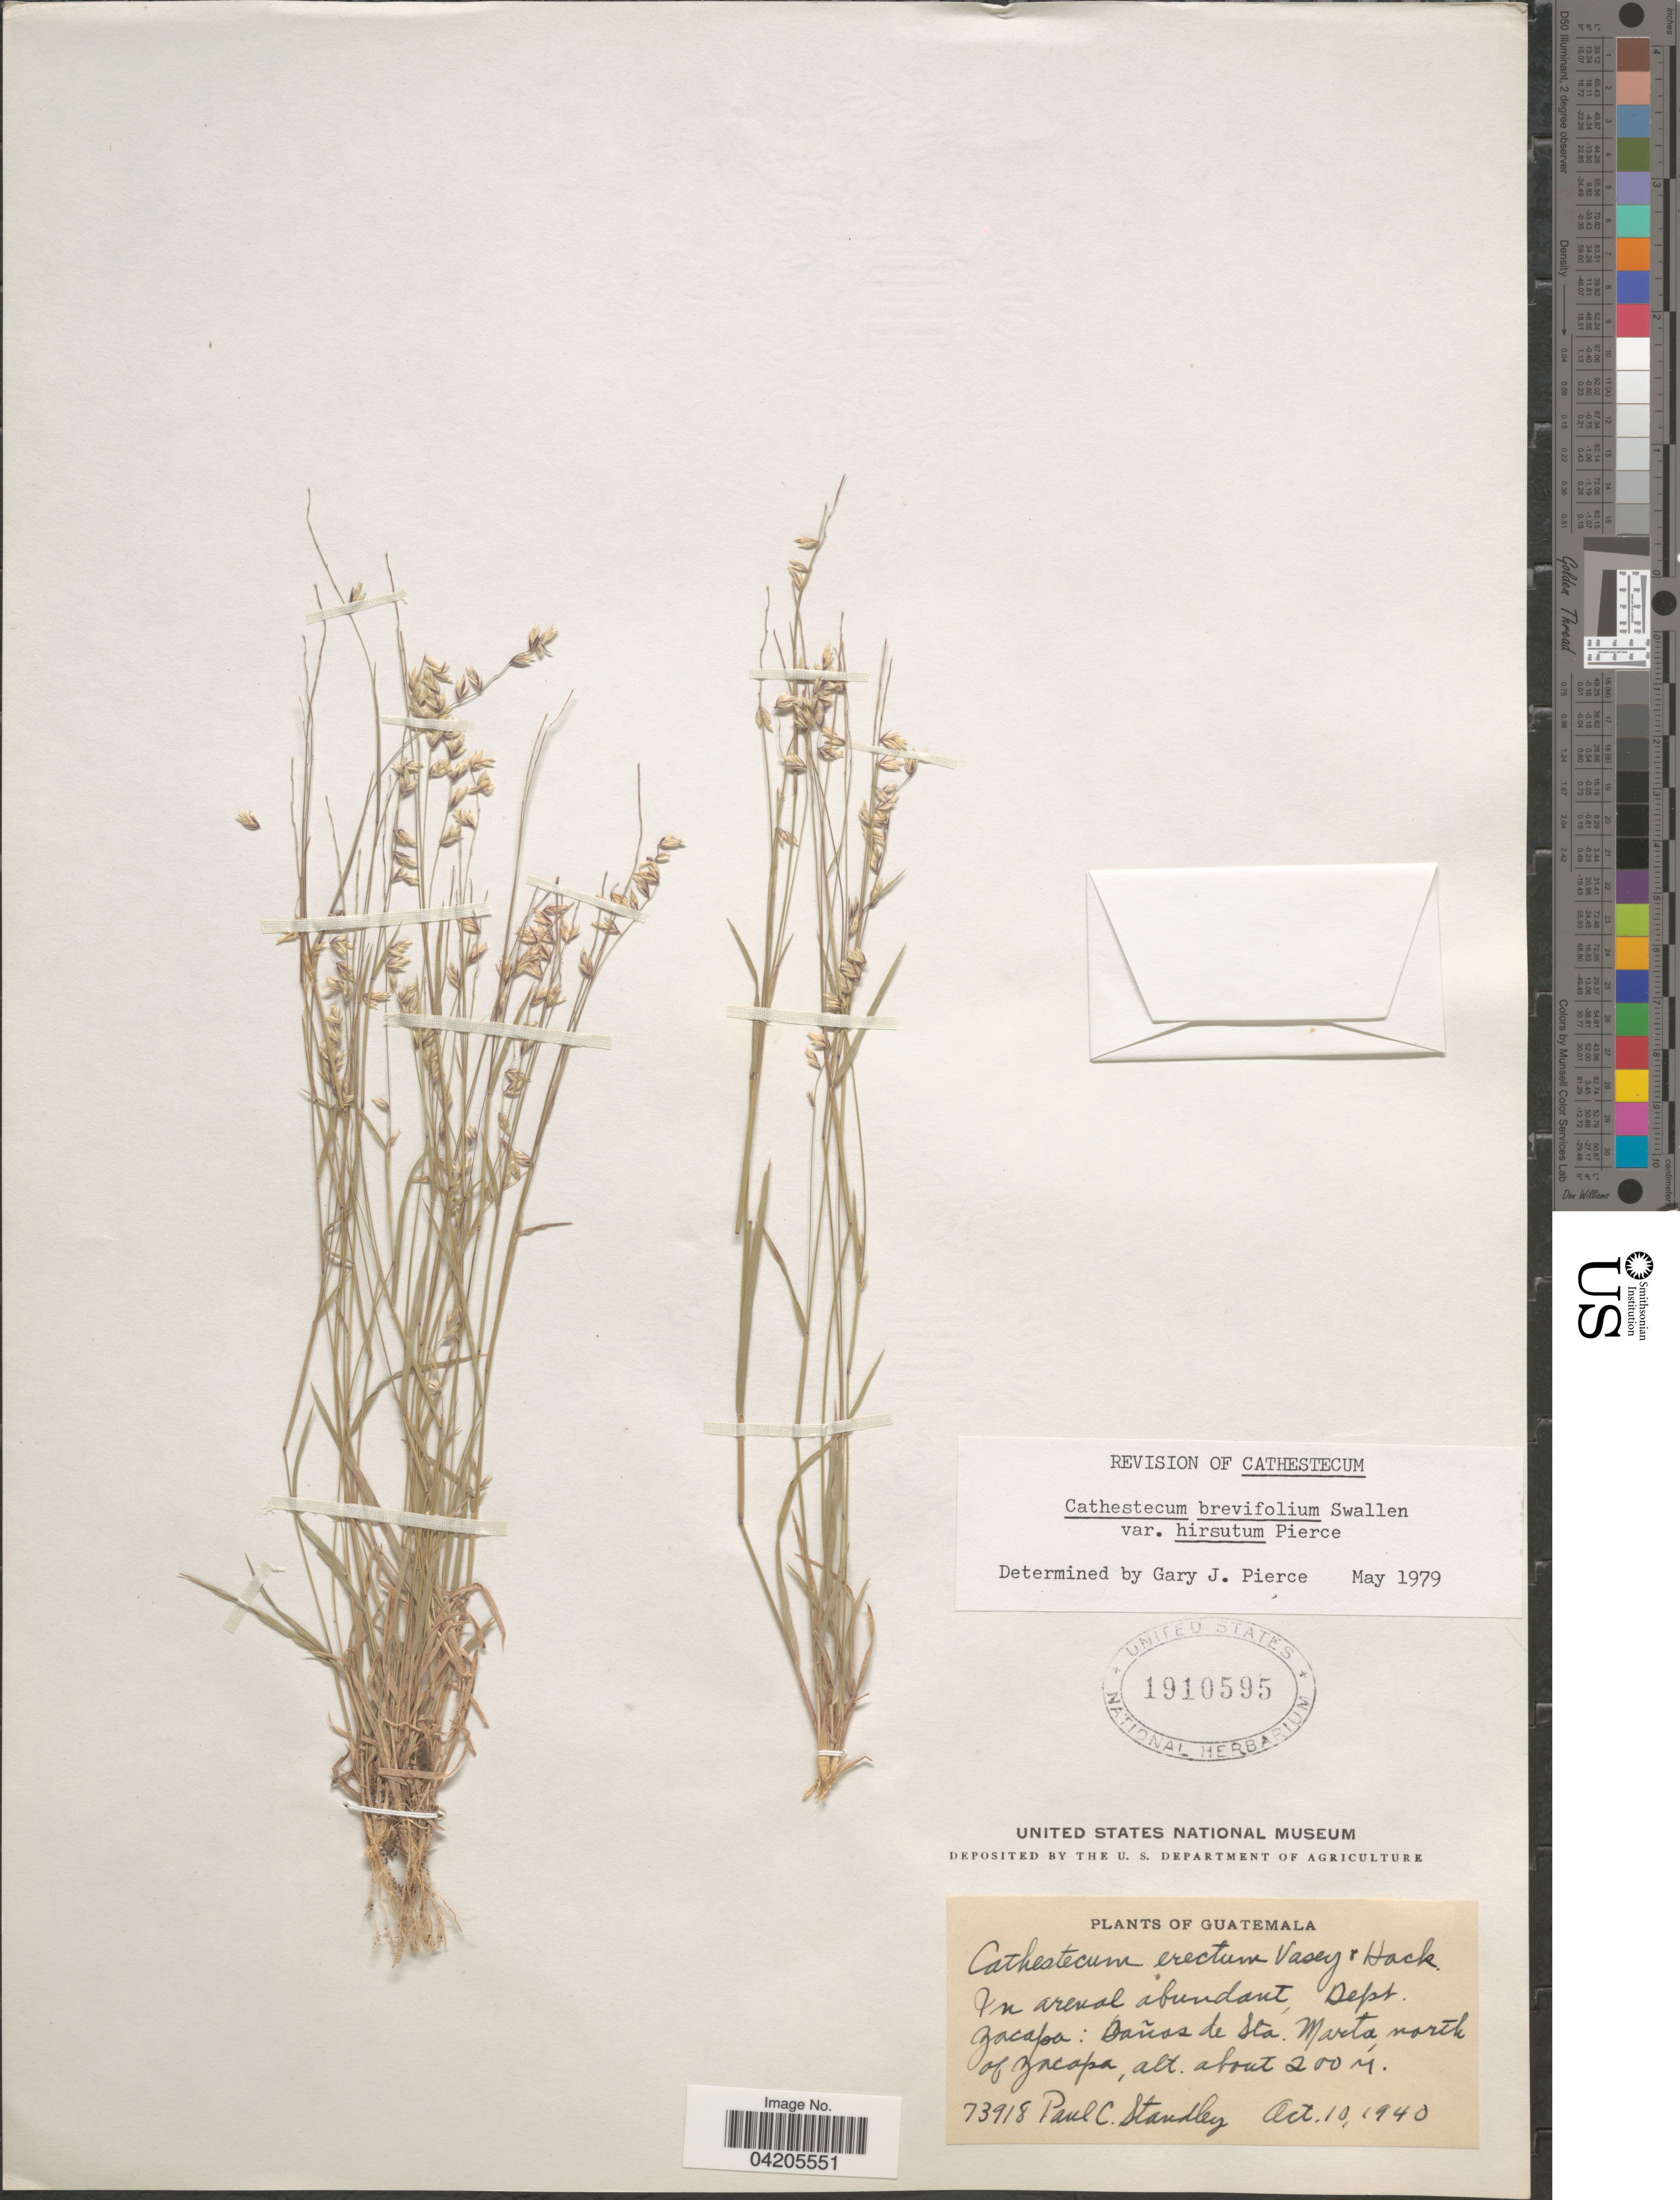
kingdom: Plantae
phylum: Tracheophyta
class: Liliopsida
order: Poales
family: Poaceae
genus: Bouteloua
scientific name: Bouteloua diversispicula var. hirsutum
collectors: P. C. Standley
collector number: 73918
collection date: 1940-10-10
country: Guatemala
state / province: Zacapa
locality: In arenal abundant, Dept. Zacapa: Baños de Sta. Marta, north of Zacapa.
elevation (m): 200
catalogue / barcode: US 1910595